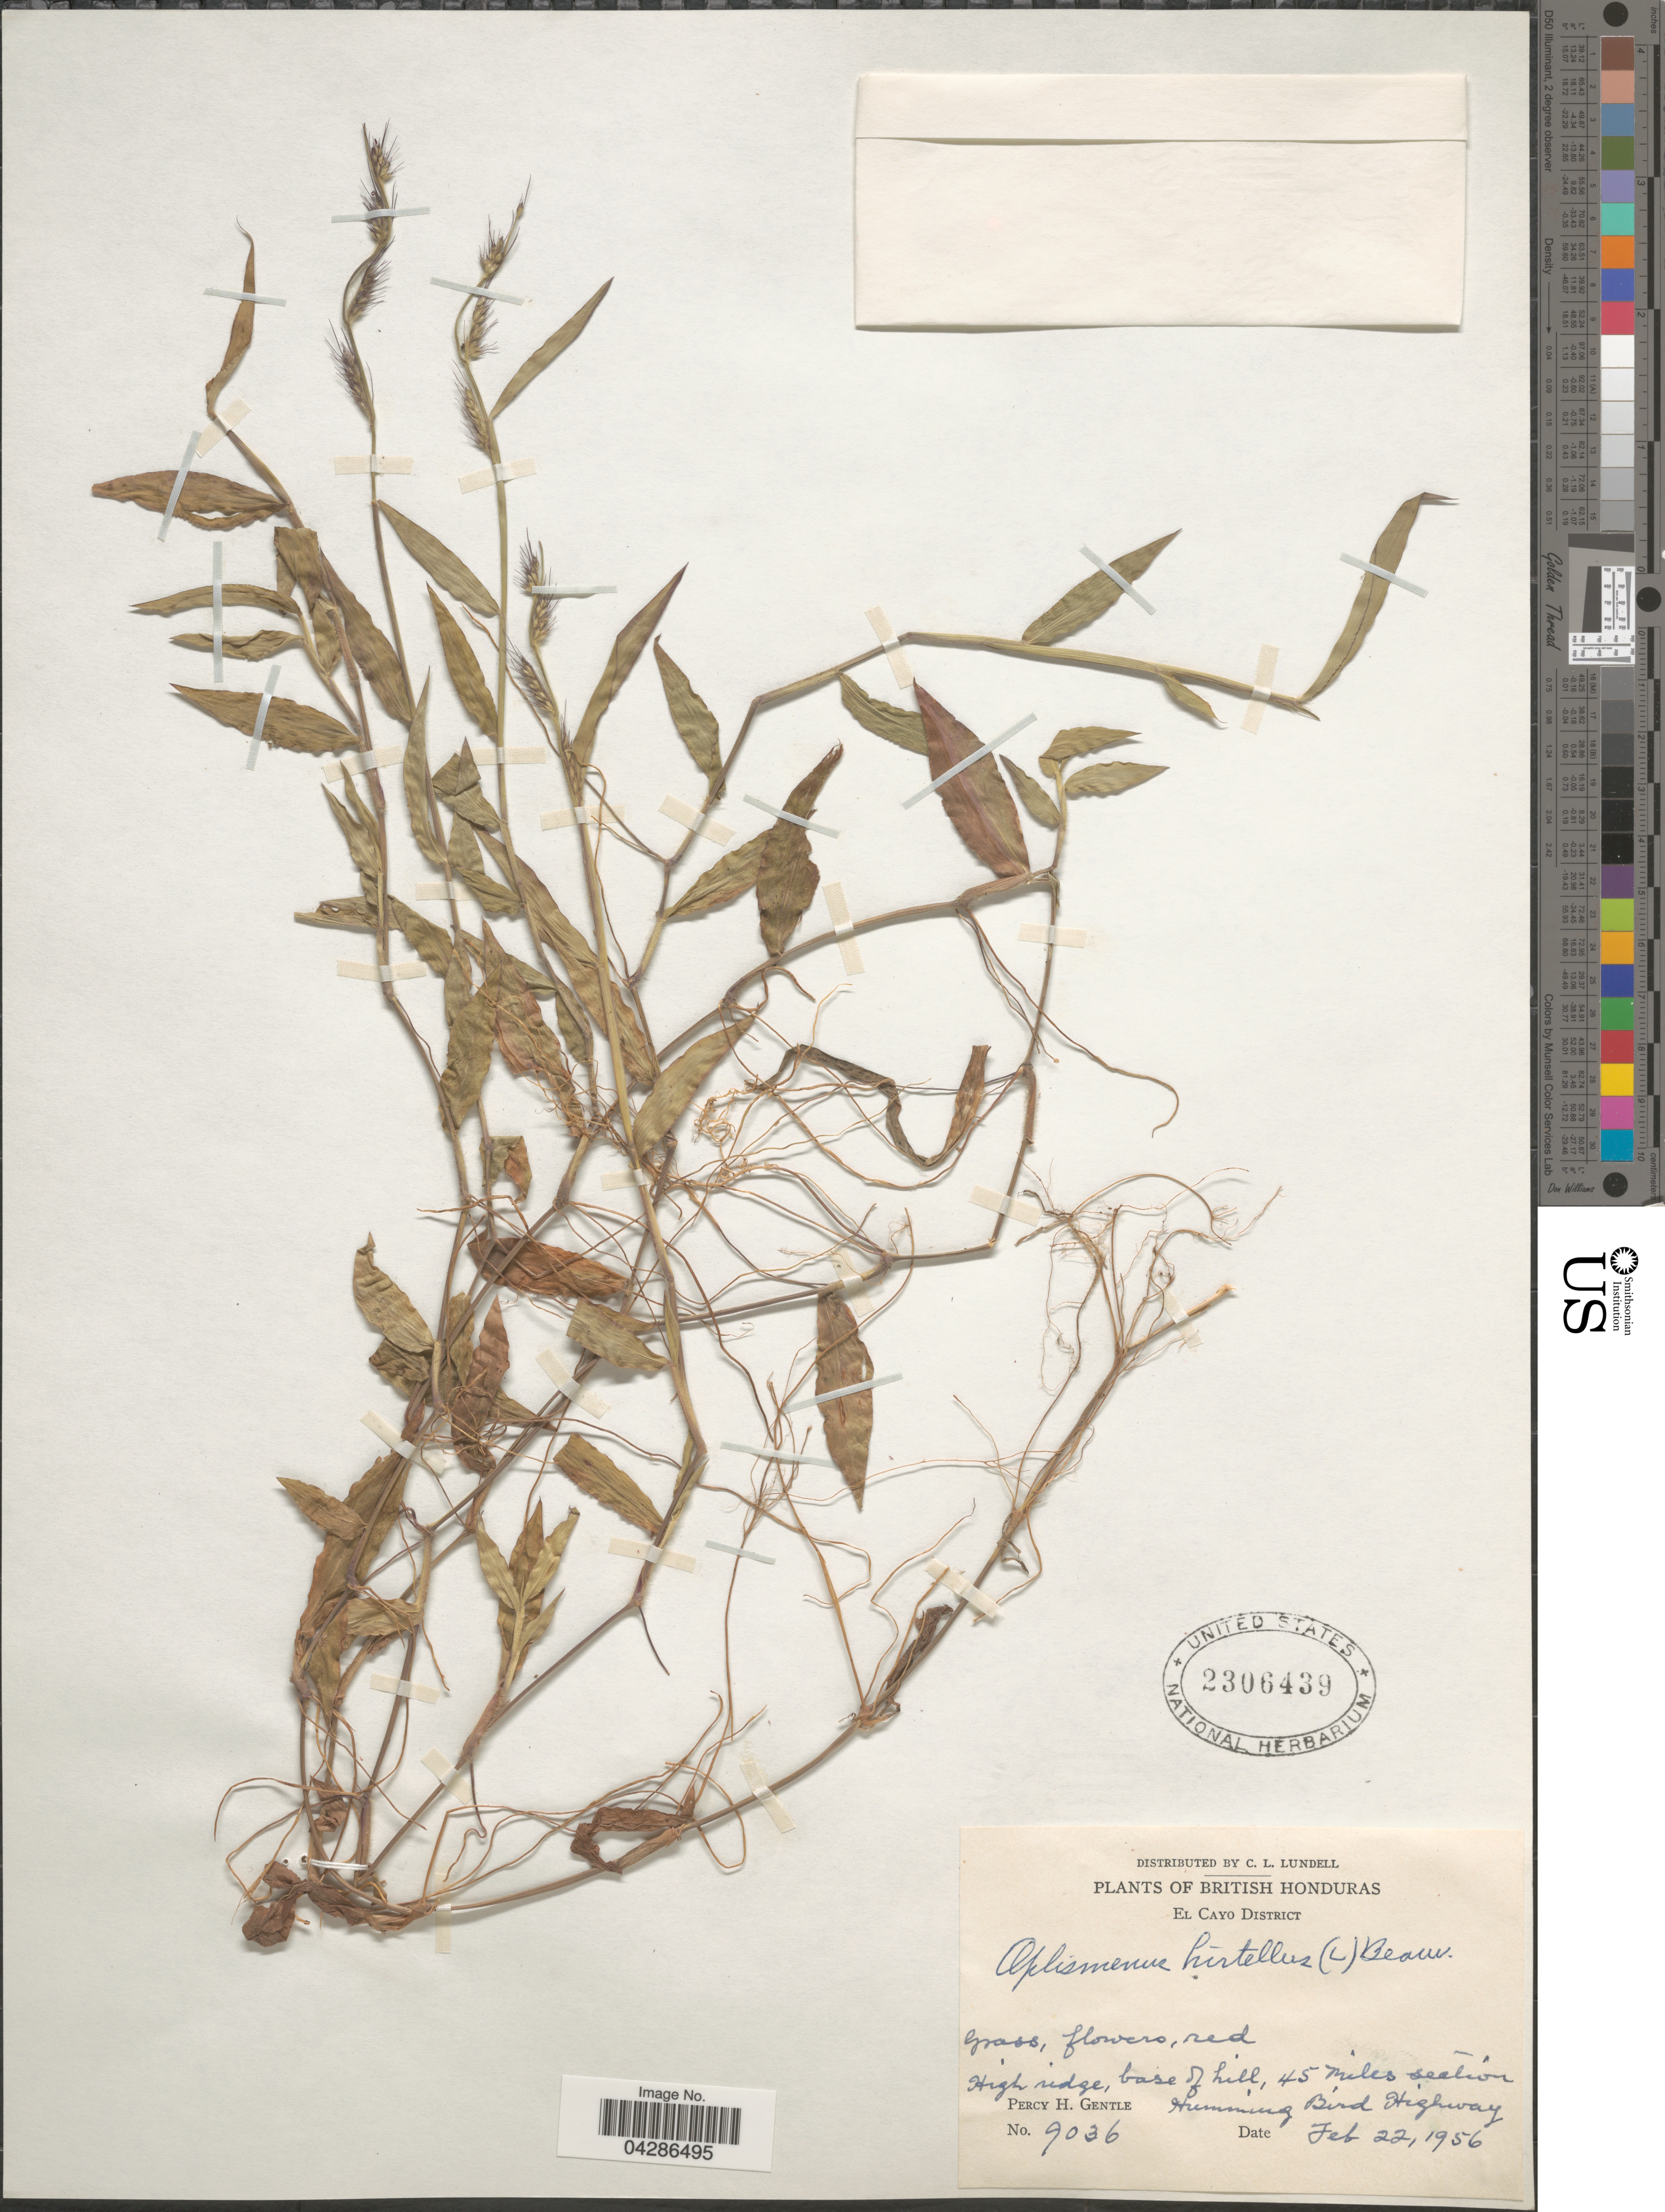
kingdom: Plantae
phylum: Tracheophyta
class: Liliopsida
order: Poales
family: Poaceae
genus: Oplismenus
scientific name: Oplismenus hirtellus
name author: (L.) P. Beauv.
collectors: P. H. Gentle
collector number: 9036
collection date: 1956-02-22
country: Belize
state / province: Cayo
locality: British Honduras. El Cayo District. High ridge, base of hill, 45 miles section Humming Bird Highway.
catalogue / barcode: US 2306439